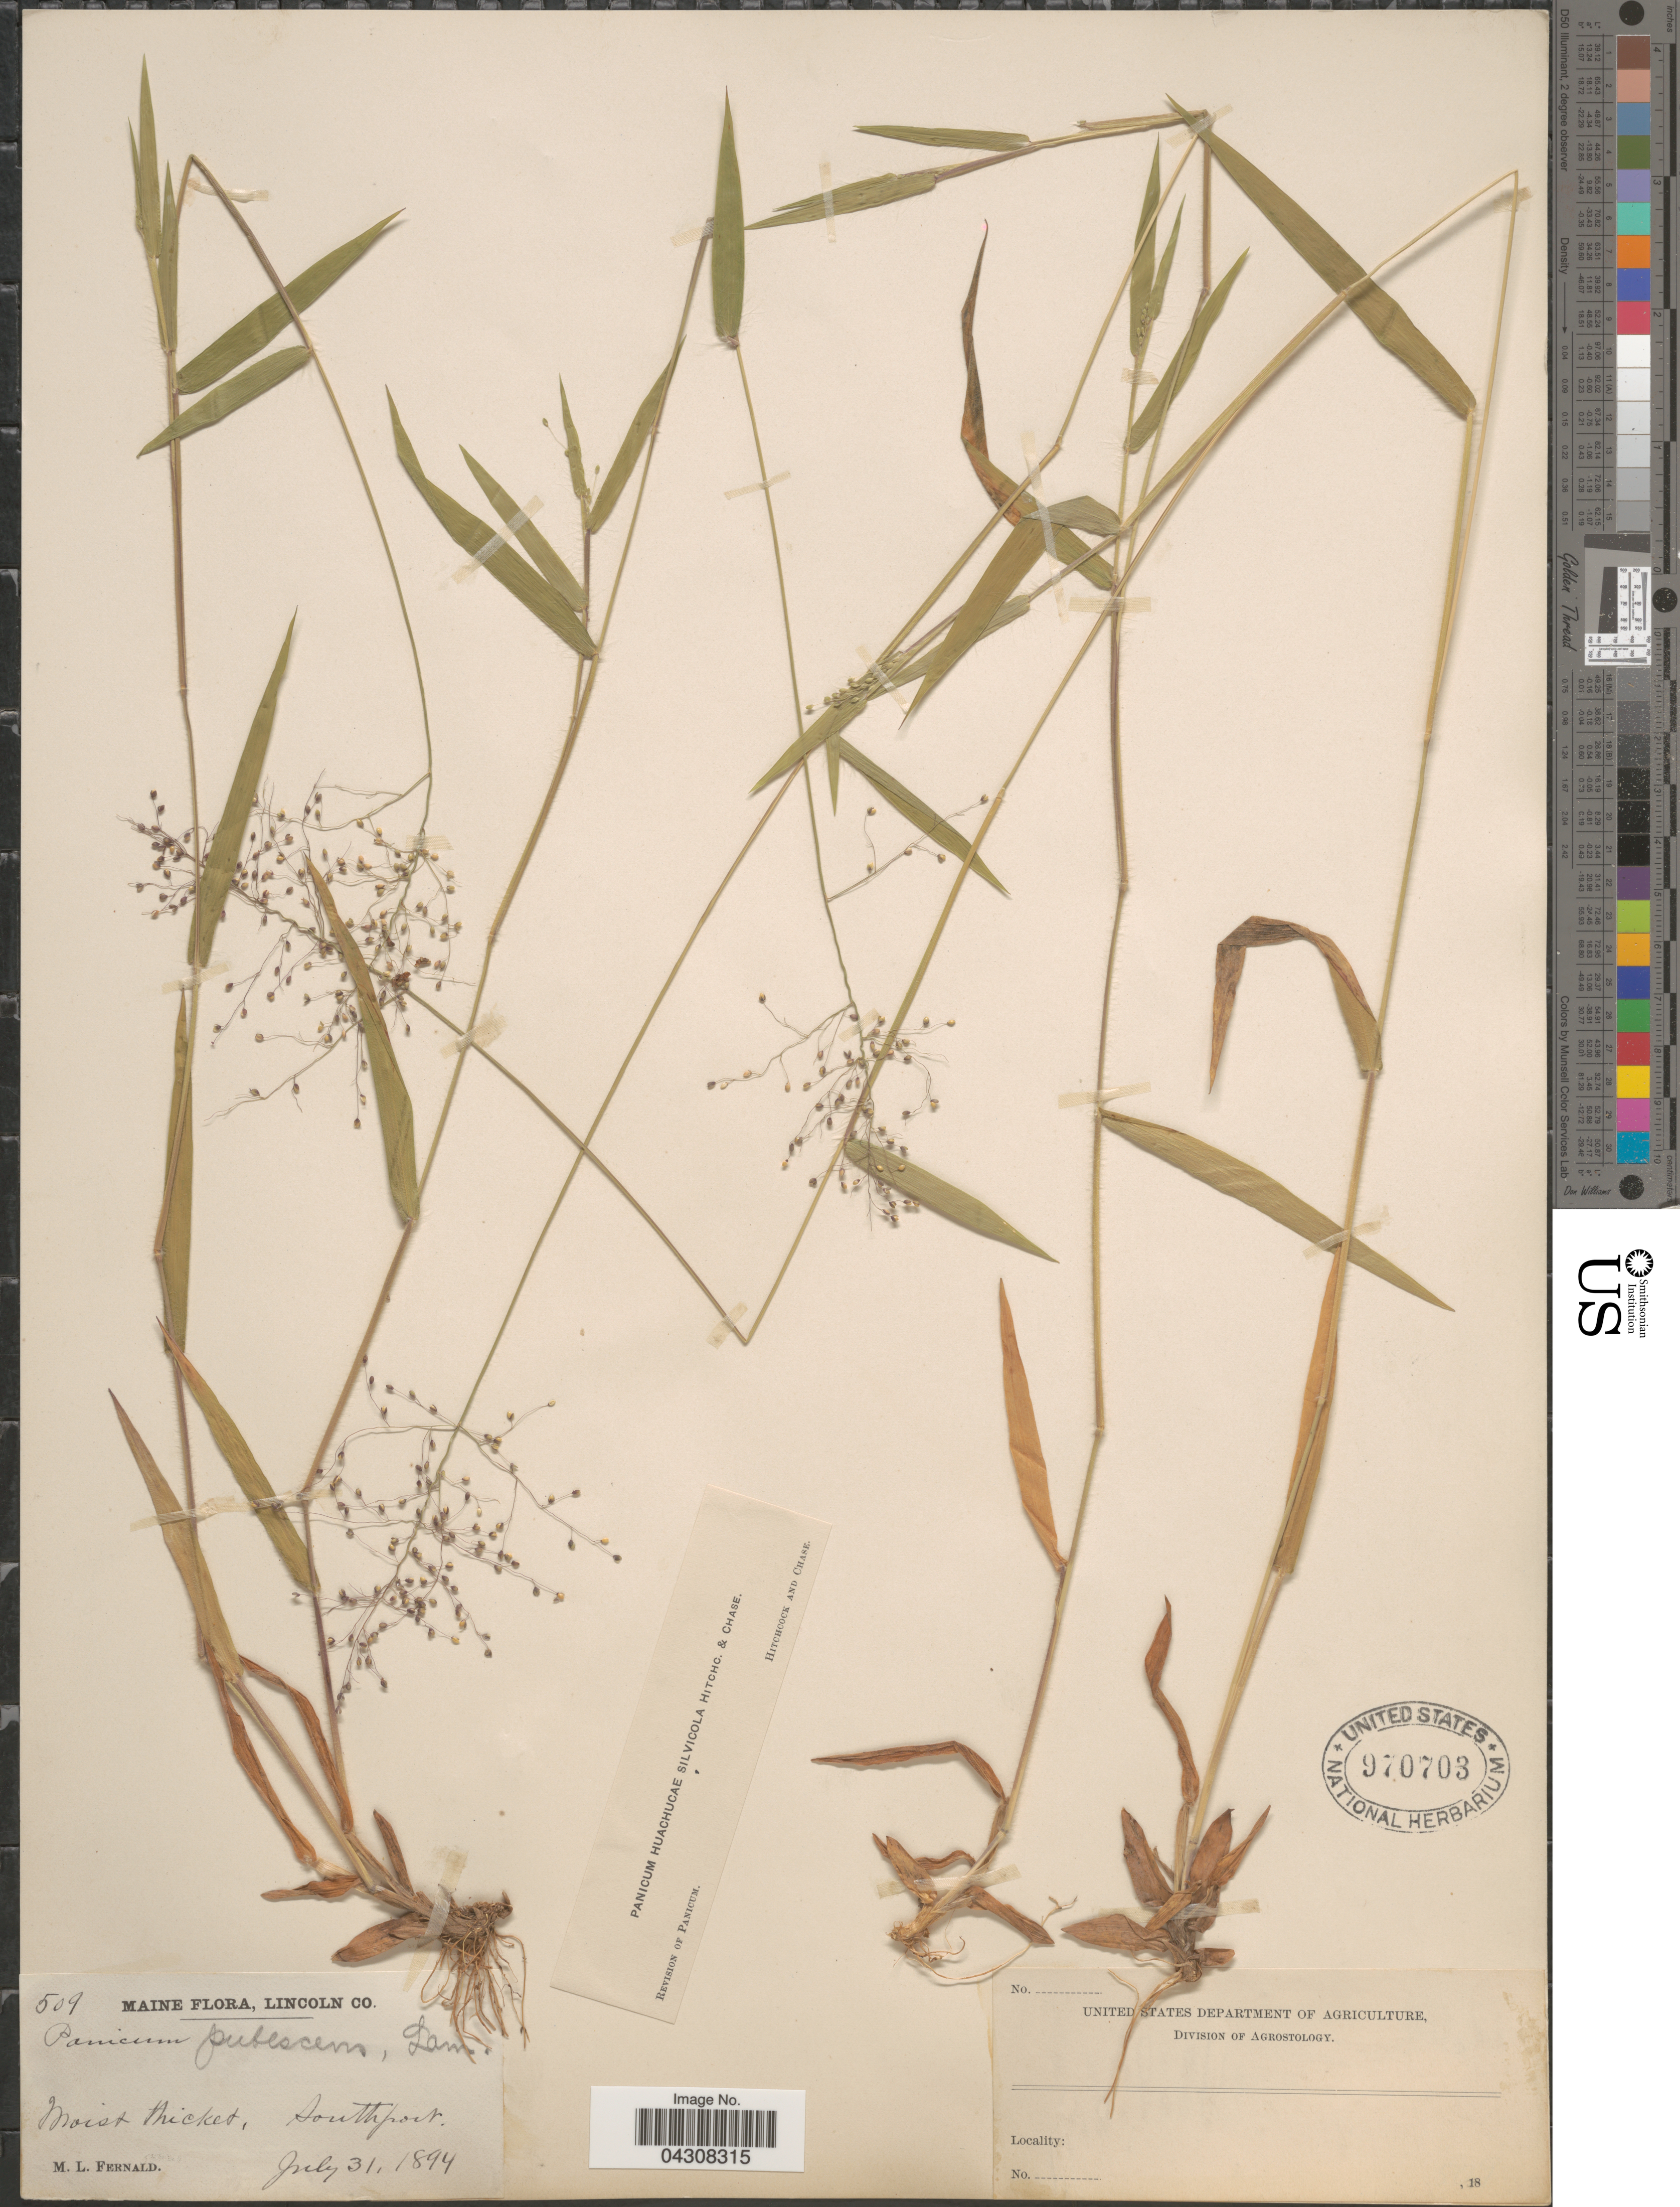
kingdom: Plantae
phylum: Tracheophyta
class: Liliopsida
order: Poales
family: Poaceae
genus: Dichanthelium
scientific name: Dichanthelium acuminatum var. acuminatum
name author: (Sw.) Gould & C.A. Clark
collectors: M. L. Fernald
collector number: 509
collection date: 1894-07-31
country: United States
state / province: Maine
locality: Lincoln Co. Moist thicket, Southport.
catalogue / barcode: US 970703